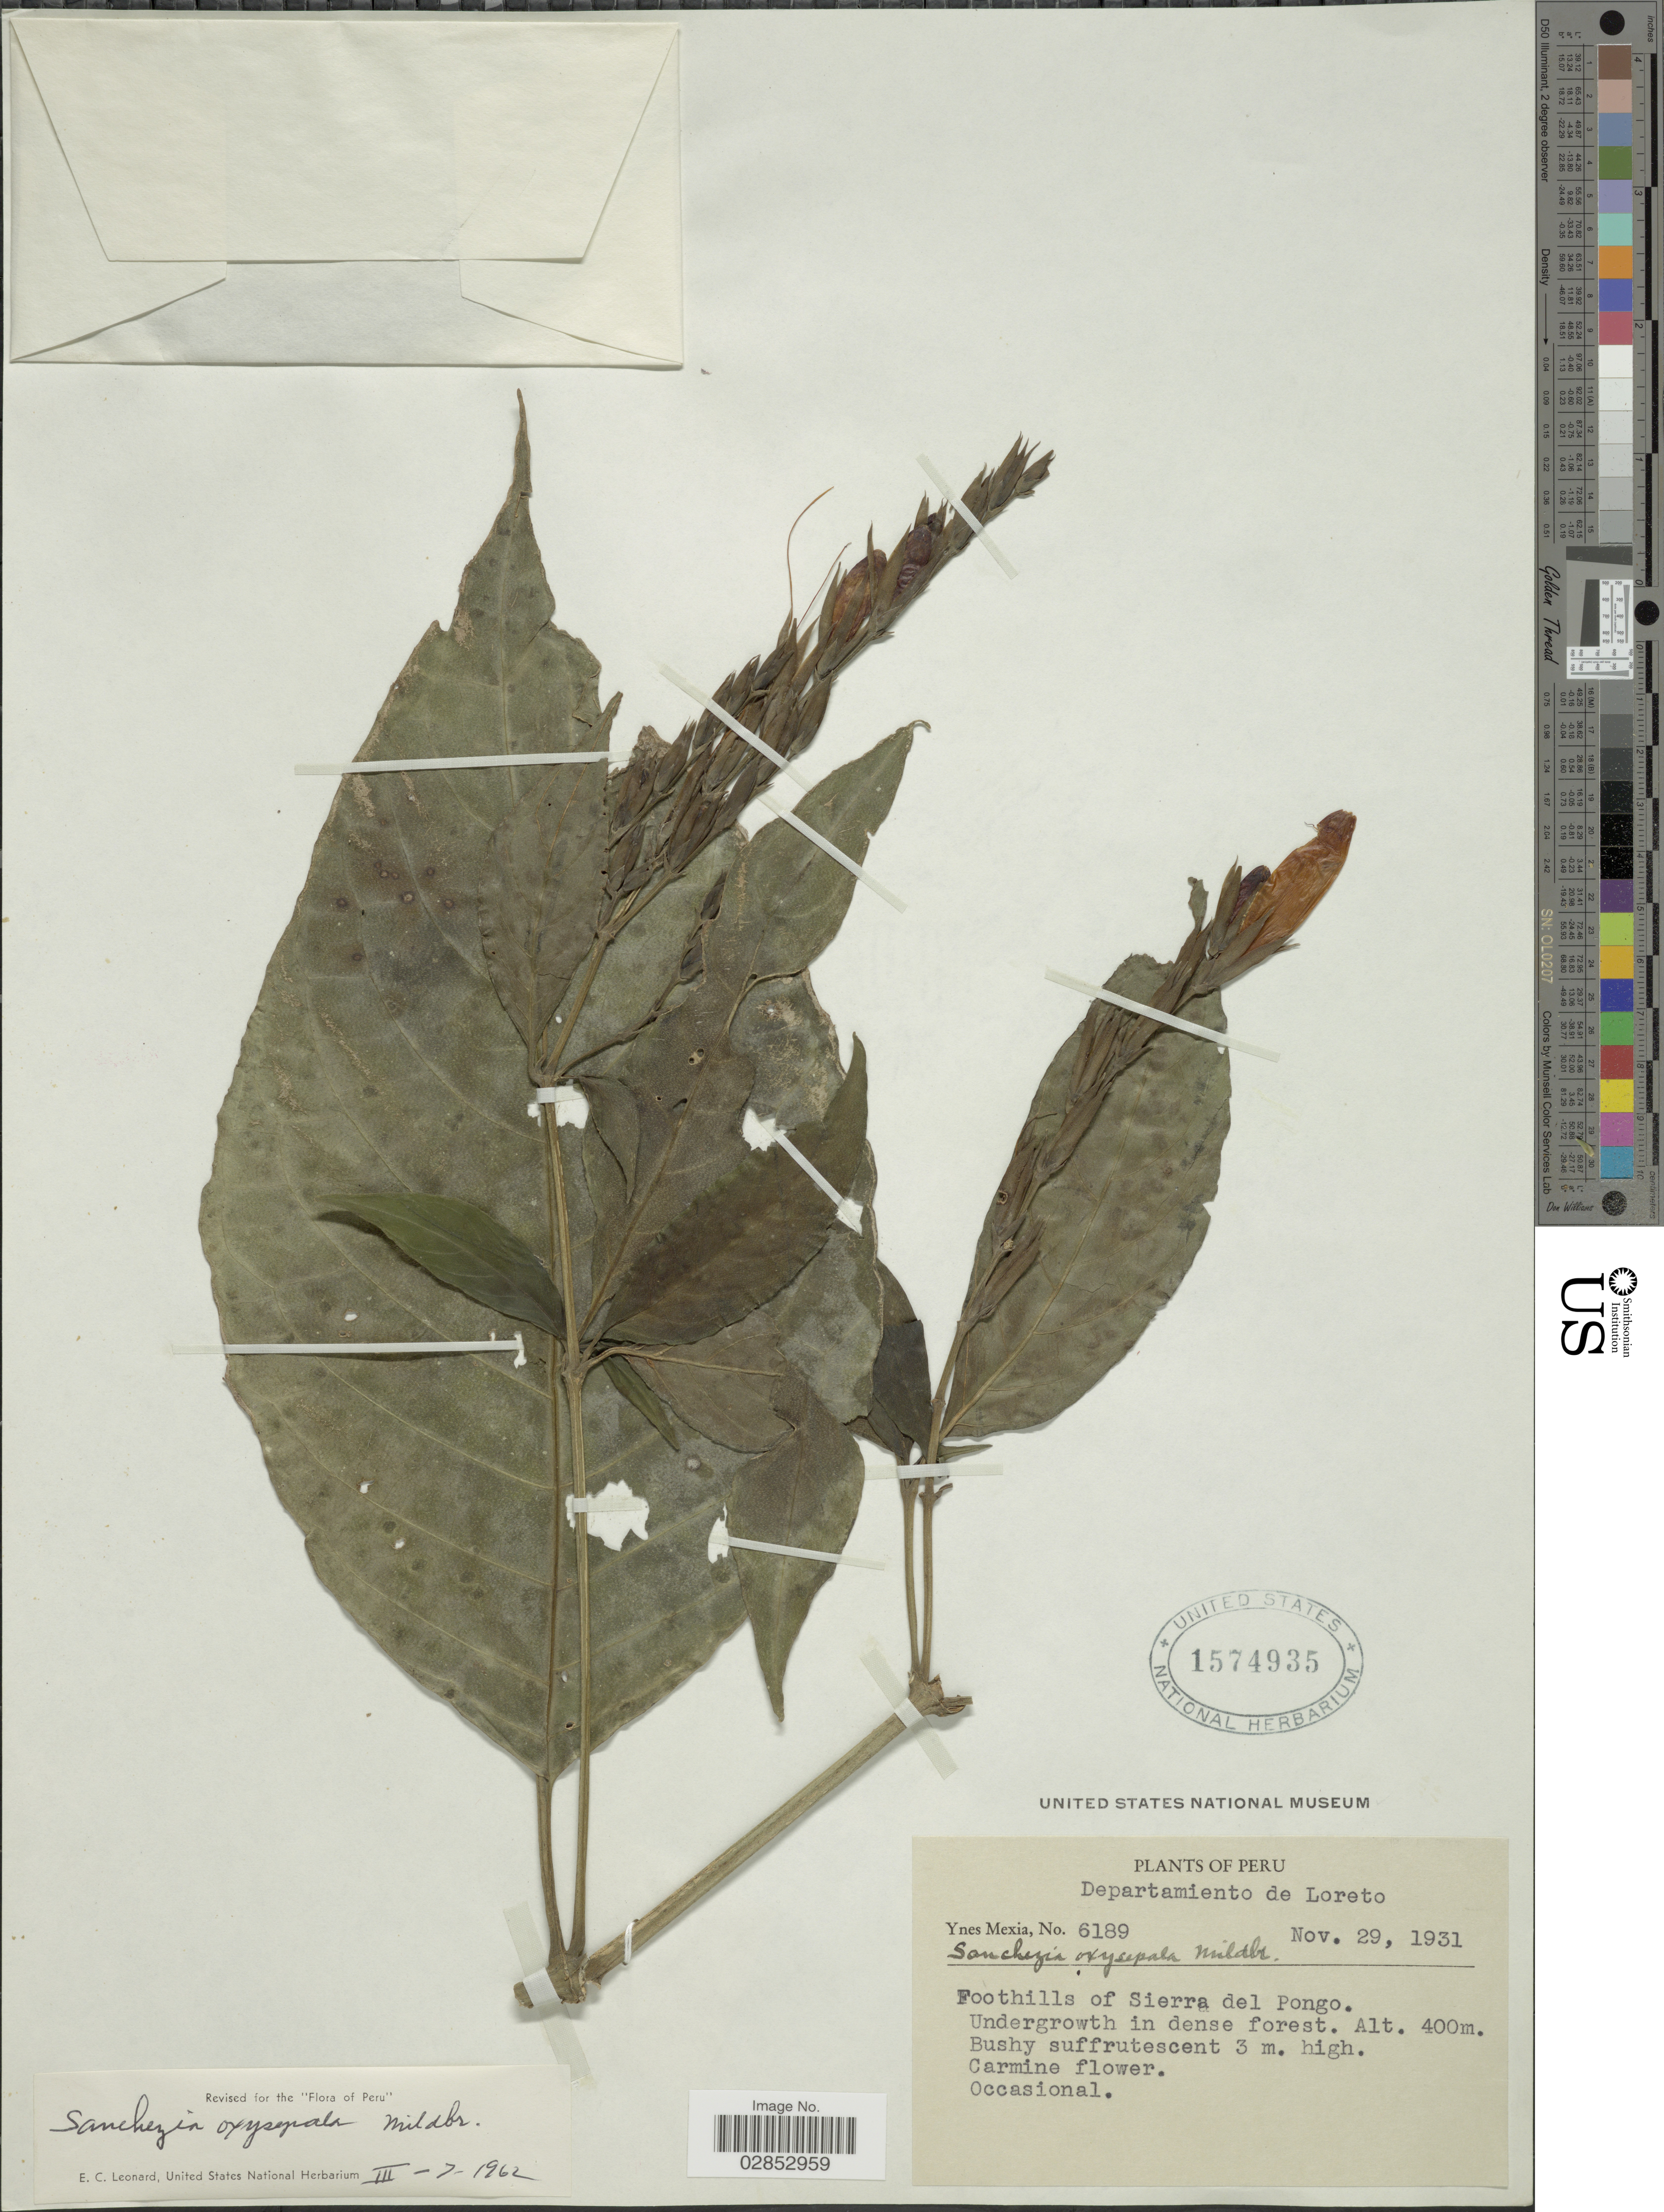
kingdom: Plantae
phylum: Tracheophyta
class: Magnoliopsida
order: Lamiales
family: Acanthaceae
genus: Sanchezia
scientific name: Sanchezia longiflora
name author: (Hook. f.) Hook. f. ex Planch.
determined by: Azevedo, Igor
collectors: Y. Mexia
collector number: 6189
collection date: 1931-11-29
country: Peru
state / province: Loreto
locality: Foothills of Sierra del Pongo.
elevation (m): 400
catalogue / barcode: US 1574935